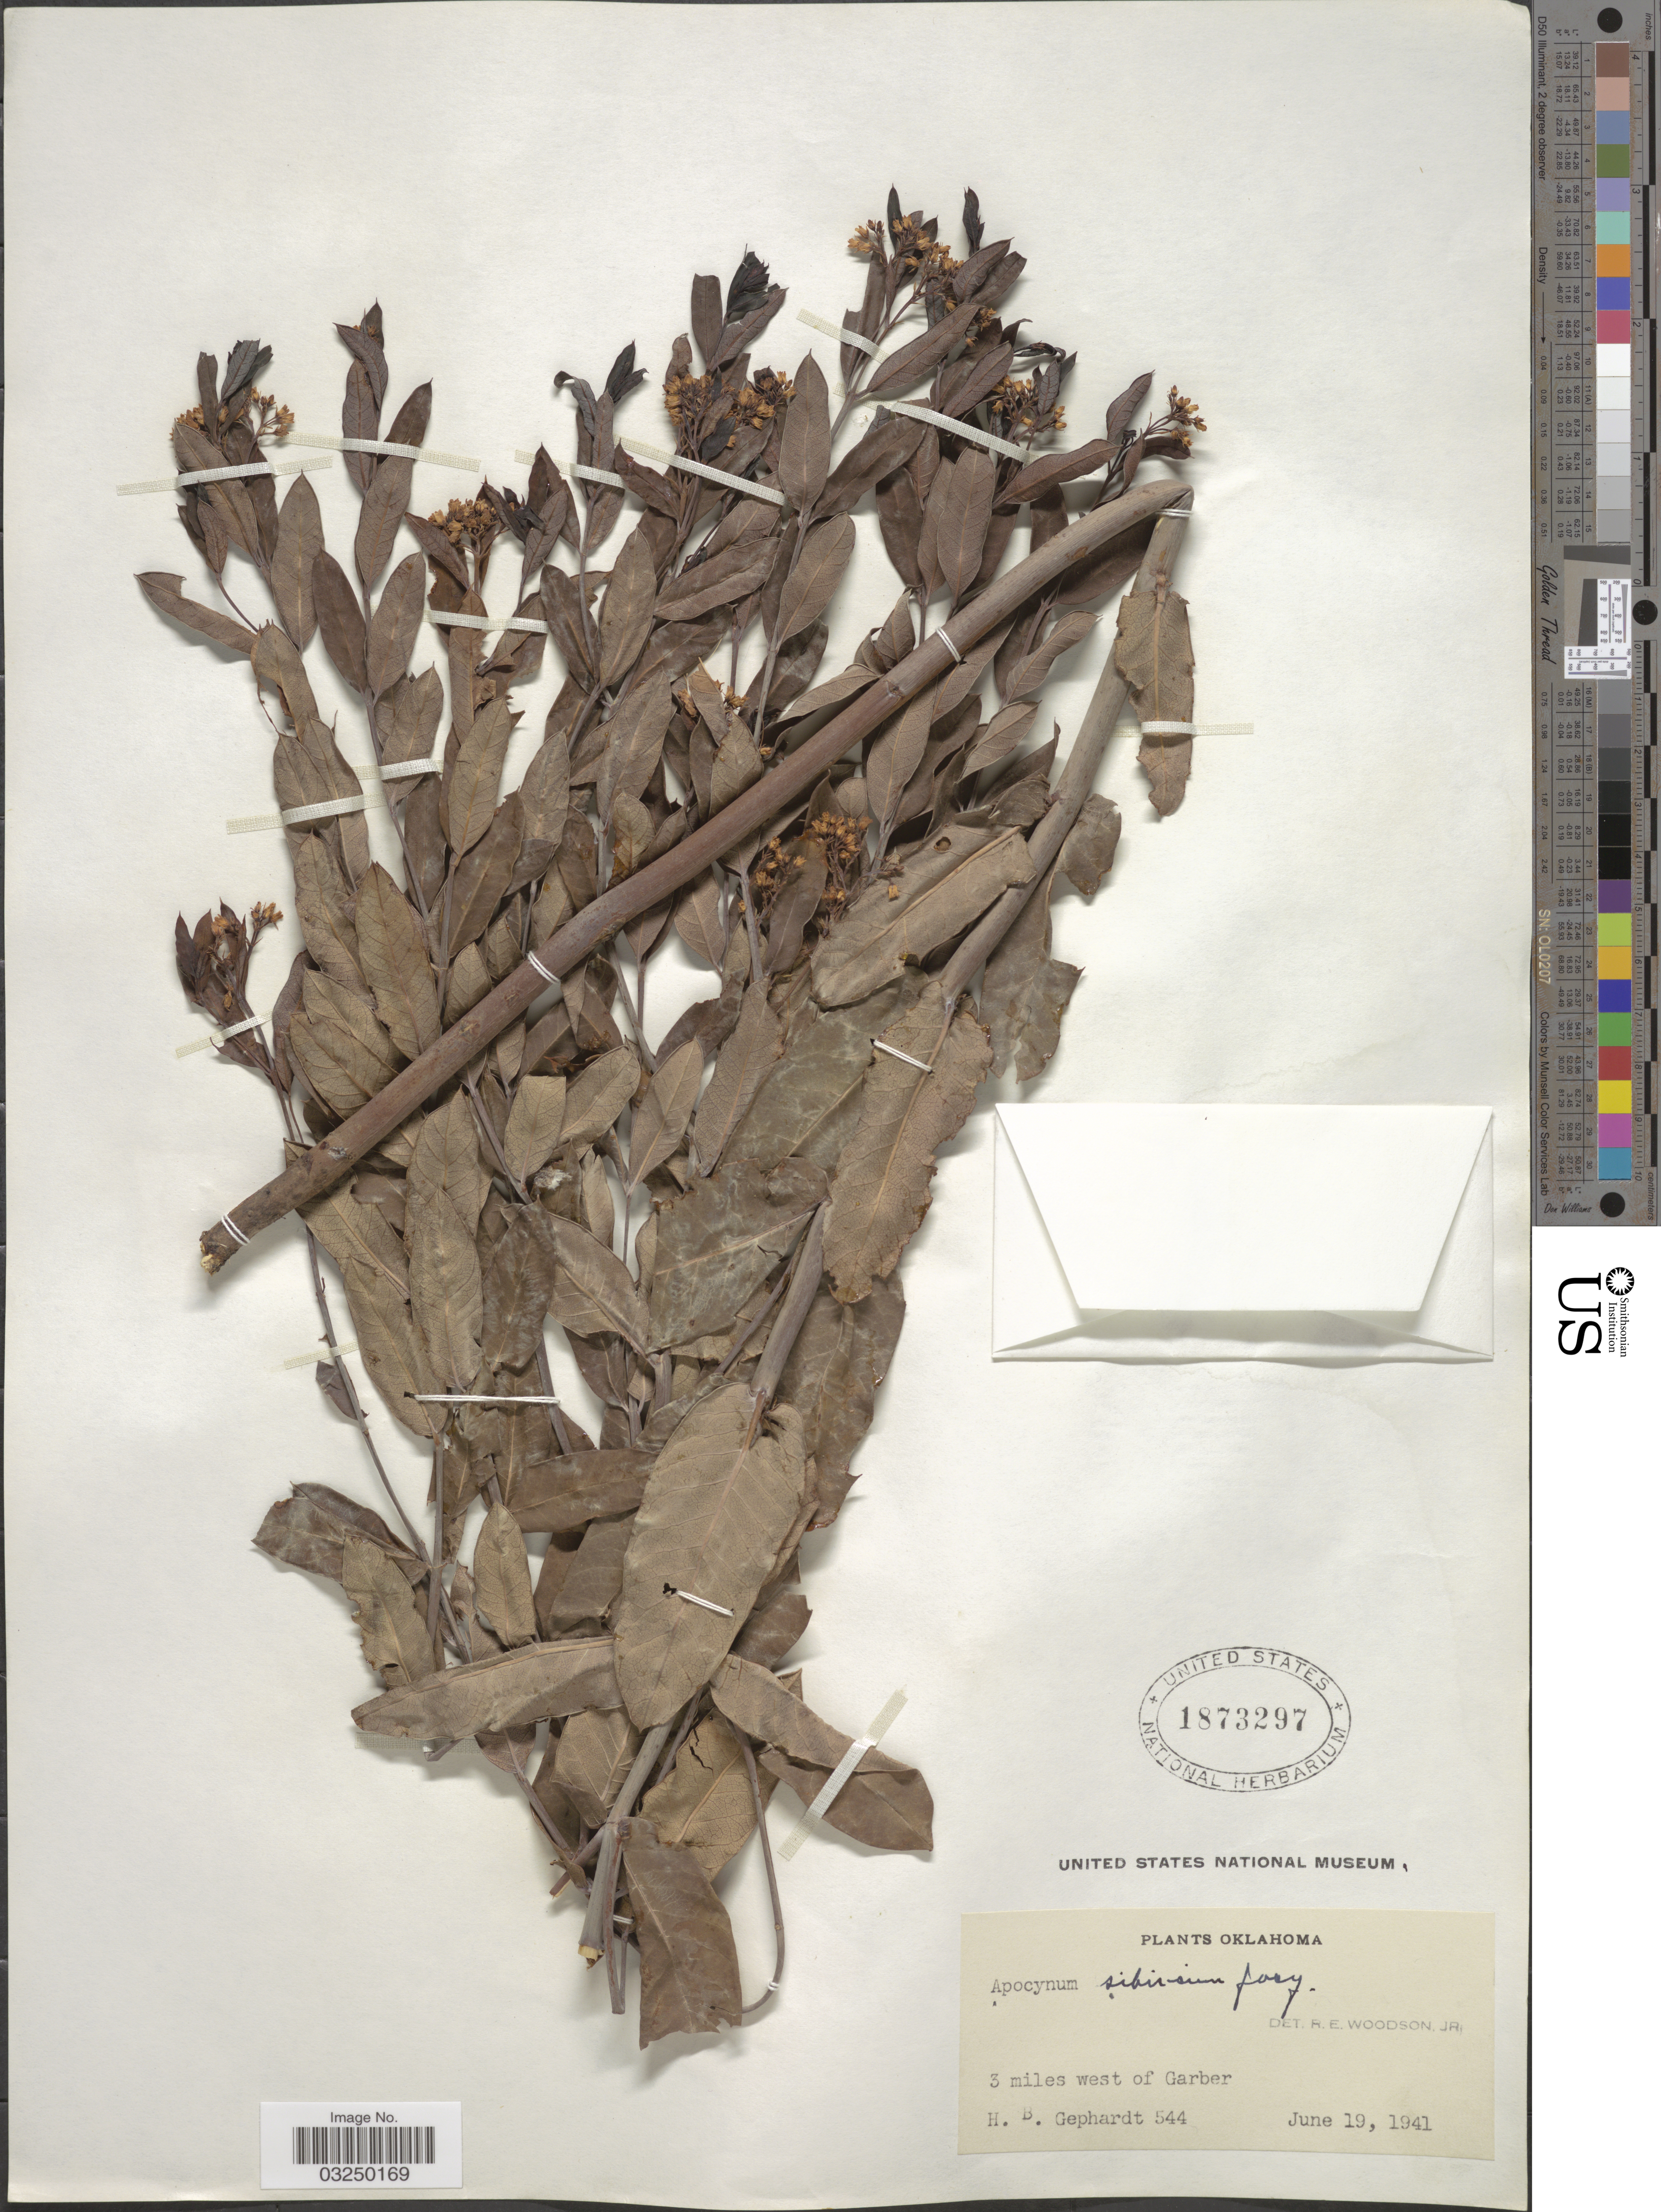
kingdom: Plantae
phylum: Tracheophyta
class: Magnoliopsida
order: Gentianales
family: Apocynaceae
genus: Apocynum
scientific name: Apocynum sibiricum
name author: Jacq.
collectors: H. Gephardt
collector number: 544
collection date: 1941-06-19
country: United States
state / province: Oklahoma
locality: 3 miles west of Garber.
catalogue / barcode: US 1873297